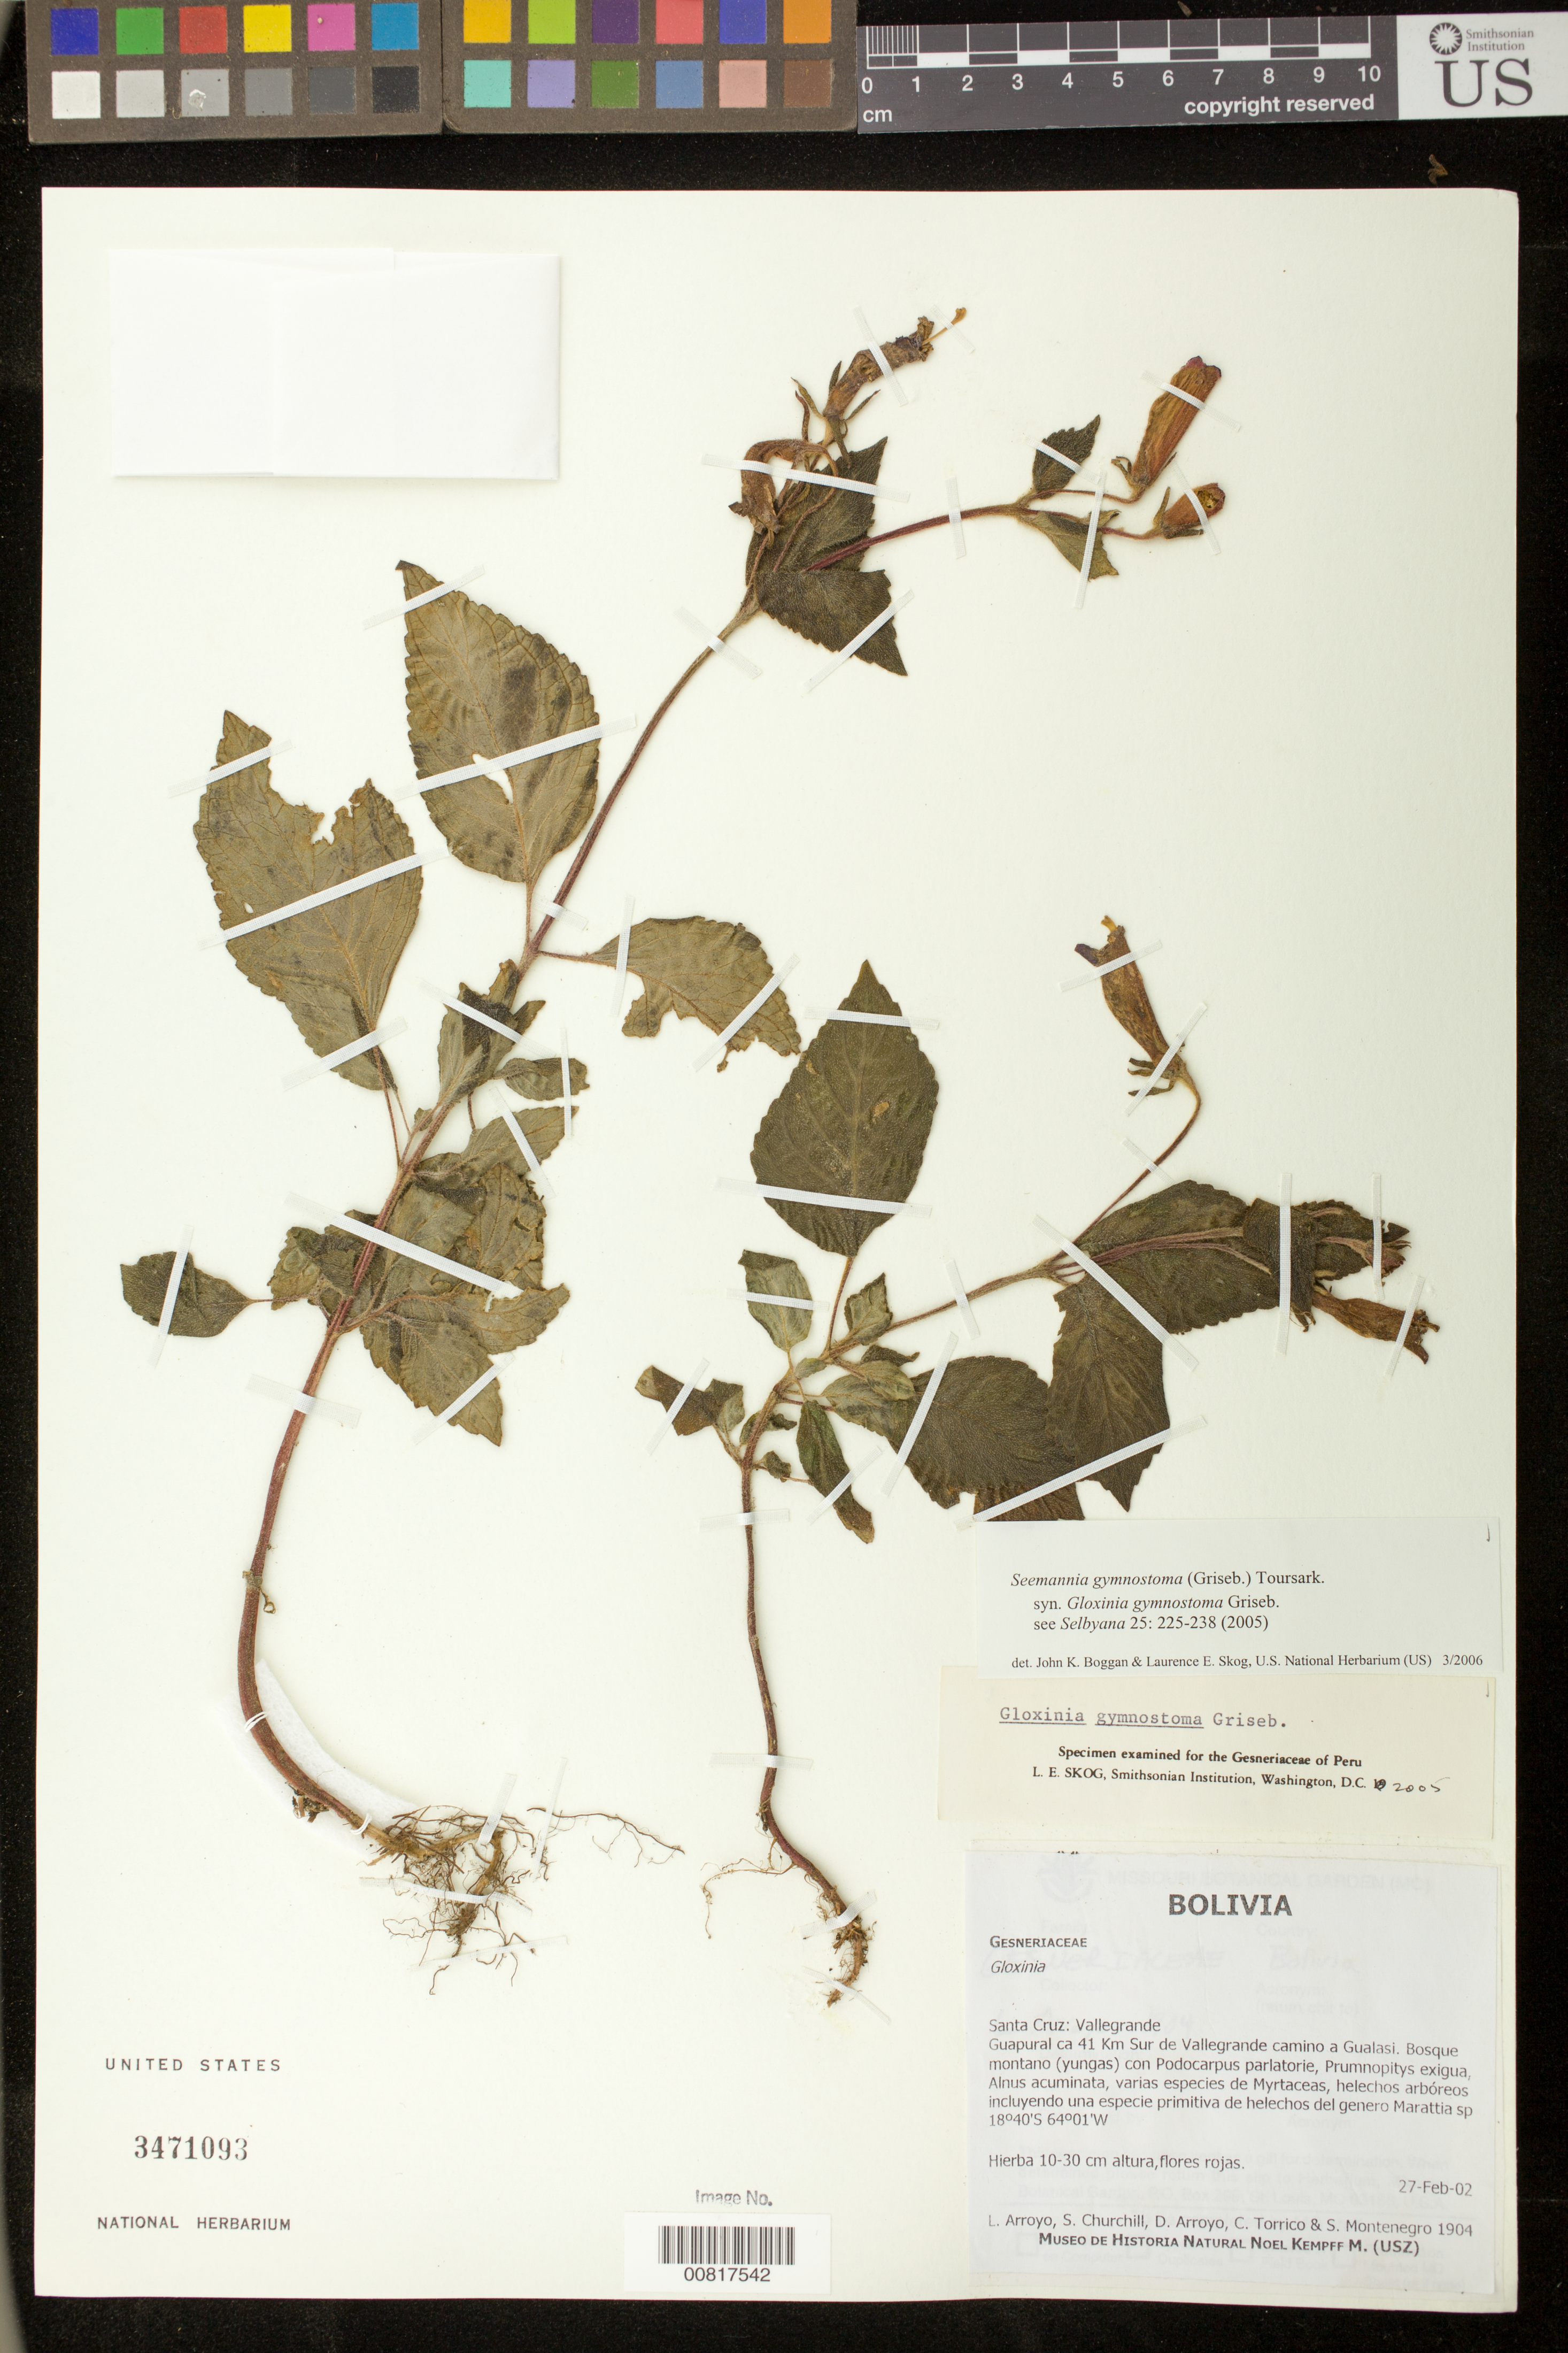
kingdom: Plantae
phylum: Tracheophyta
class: Magnoliopsida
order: Lamiales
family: Gesneriaceae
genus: Seemannia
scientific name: Seemannia gymnostoma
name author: (Griseb.) Toursark.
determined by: Boggan, J. K.; Skog, L. E.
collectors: L. Arroyo, S. Churchill, D. Arroyo, C. Torrico & S. Montenegro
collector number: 1904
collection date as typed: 27 Feb 2002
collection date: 2002-02-27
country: Bolivia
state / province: Santa Cruz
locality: Santa Cruz: Vallegrande. Guapural ca 41 km Sur de Vallegrande camino a Gualasi.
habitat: Bosque montano (yungas).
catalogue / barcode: US 3471093